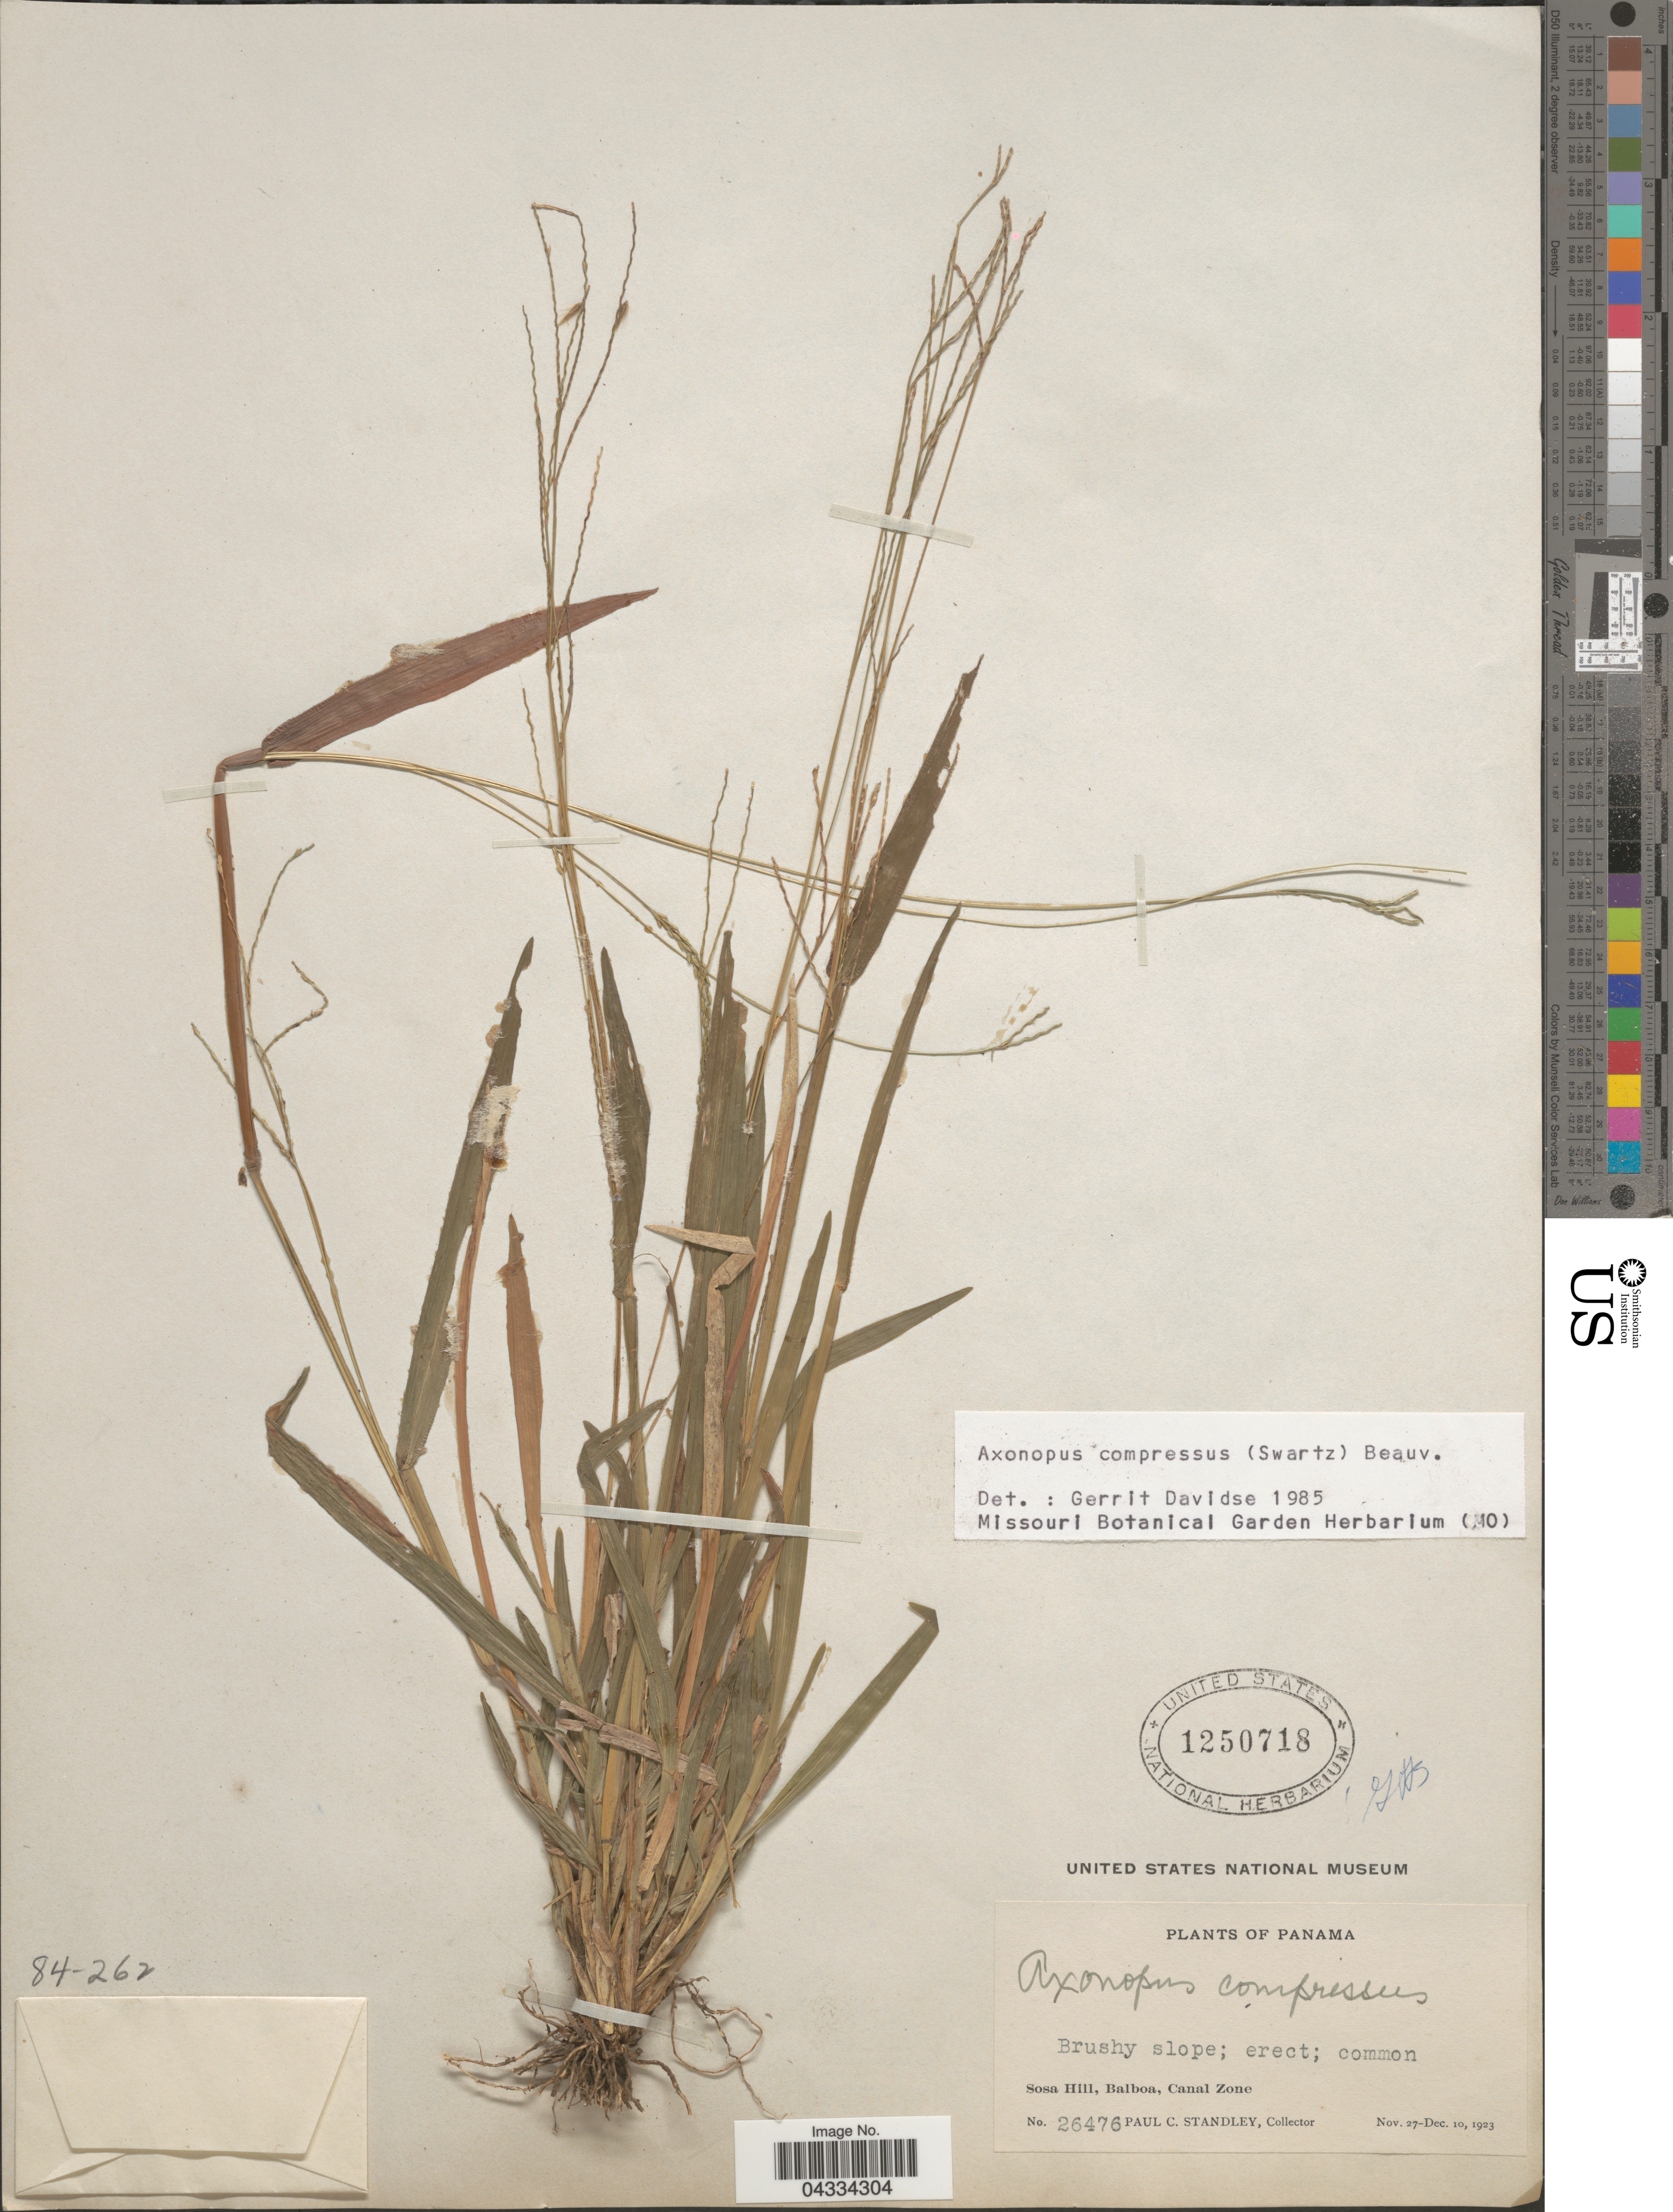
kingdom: Plantae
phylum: Tracheophyta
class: Liliopsida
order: Poales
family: Poaceae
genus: Axonopus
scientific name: Axonopus compressus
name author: (Sw.) P. Beauv.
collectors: P. C. Standley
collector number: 26476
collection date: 1923-11-27/1923-12-10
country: Panama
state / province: Colón / Panamá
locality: Sosa Hill, Balboa, Canal Zone.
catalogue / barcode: US 1250718